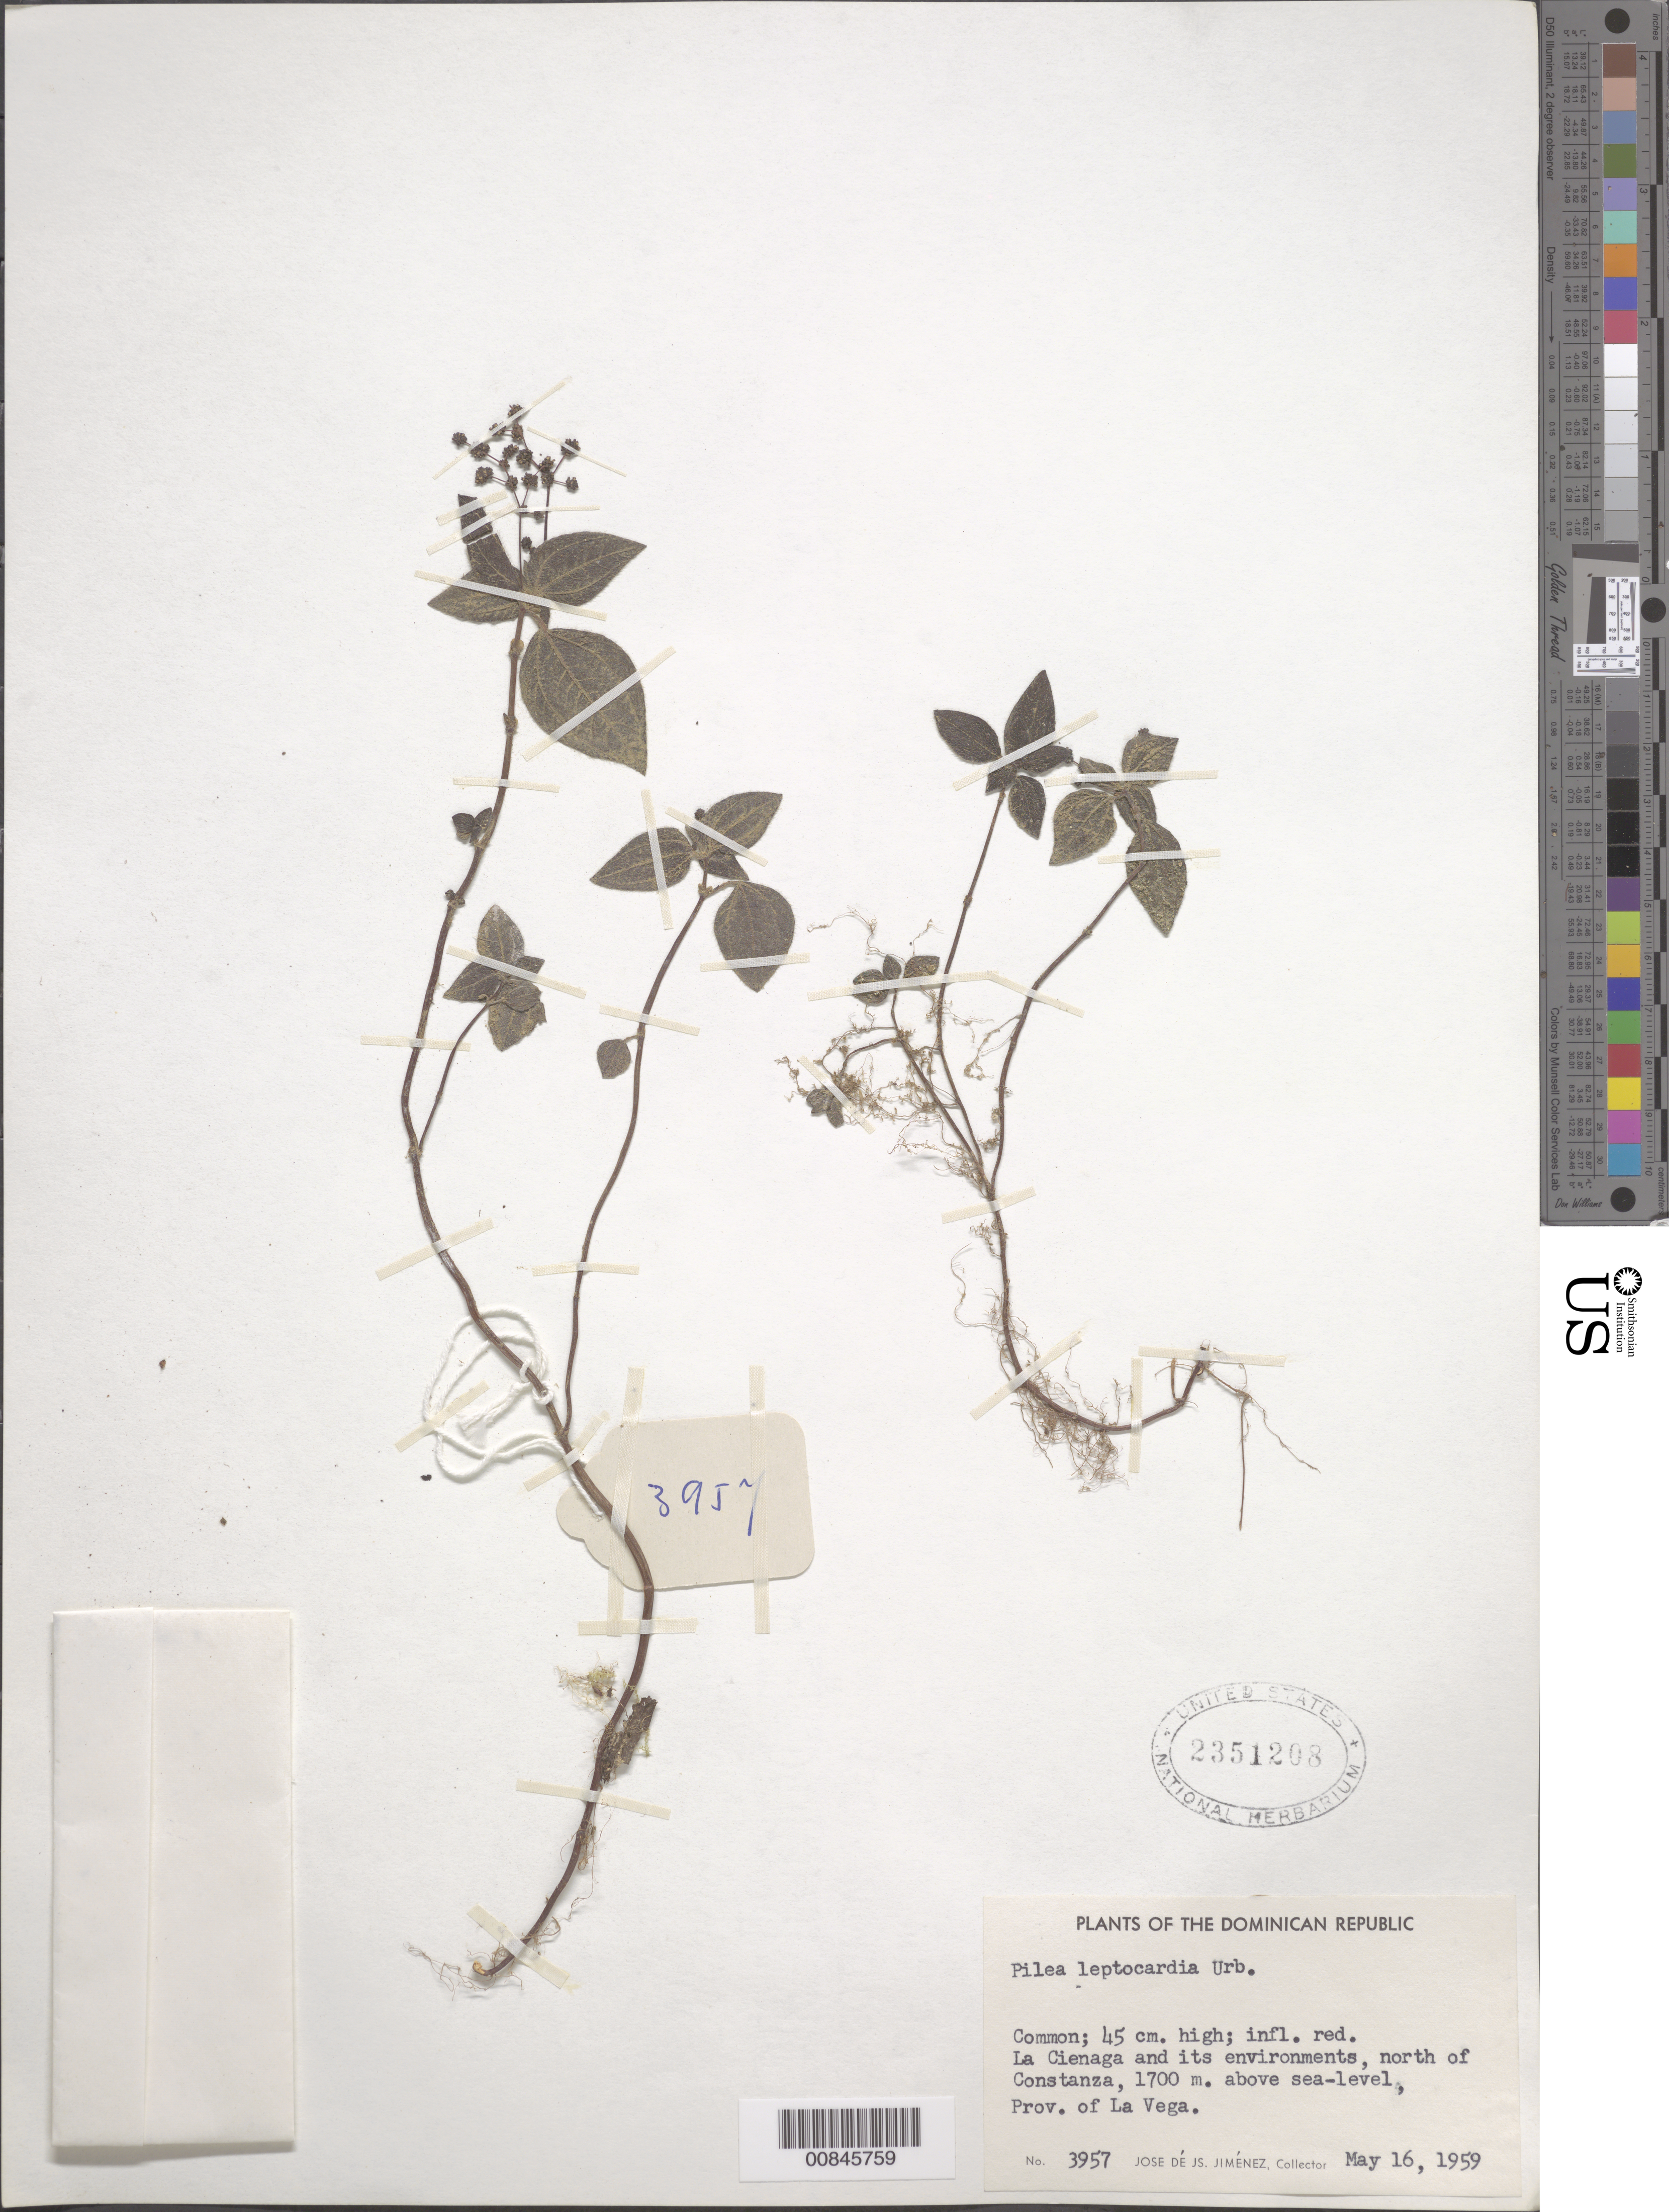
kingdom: Plantae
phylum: Tracheophyta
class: Magnoliopsida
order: Rosales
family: Urticaceae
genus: Pilea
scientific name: Pilea leptocardia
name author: Urb.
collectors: J. J. Jiménez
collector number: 3957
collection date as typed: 16 May 1959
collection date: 1959-05-16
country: Dominican Republic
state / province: La Vega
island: Hispaniola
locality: La Ciénaga and its environments, north of Constanza.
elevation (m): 1700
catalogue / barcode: US 2351208